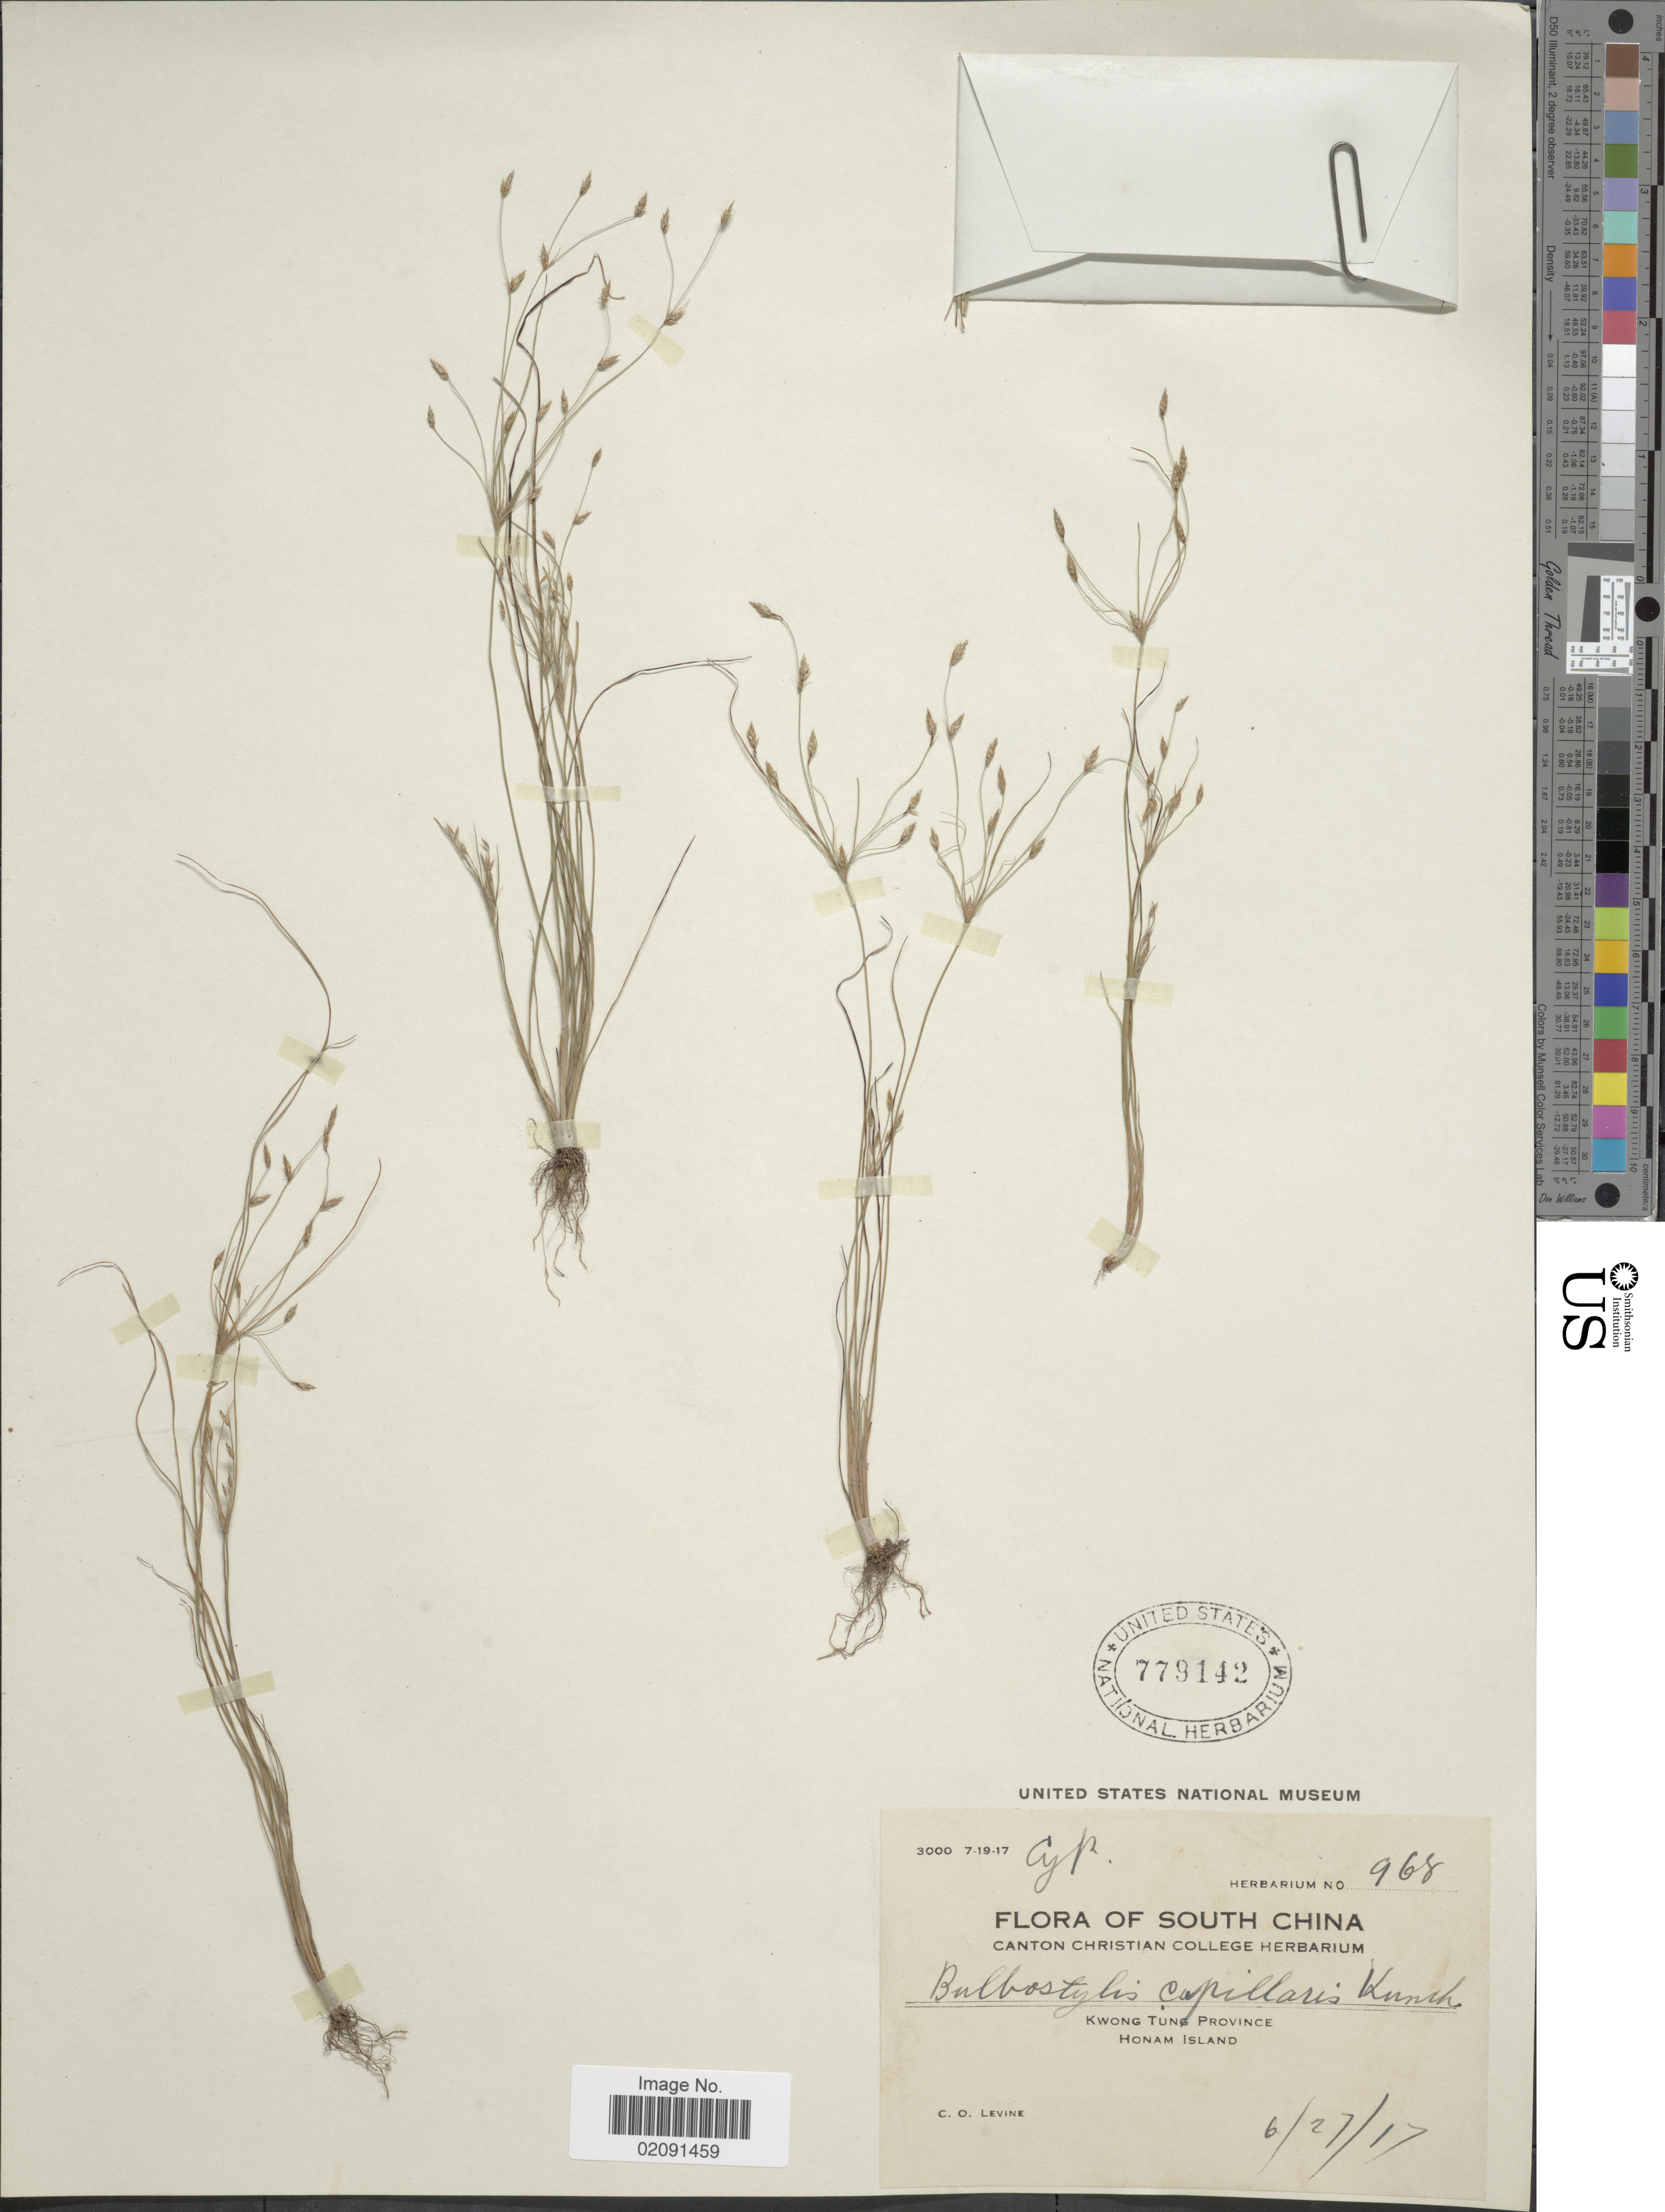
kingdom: Plantae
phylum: Tracheophyta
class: Liliopsida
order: Poales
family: Cyperaceae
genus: Bulbostylis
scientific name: Bulbostylis capillaris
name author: (L.) Kunth ex C.B. Clarke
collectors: C. O. Levine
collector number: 968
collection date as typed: Transcribed d/m/y: 27/6/17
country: China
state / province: Guangdong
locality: Kwong Tung Province, Honam Island.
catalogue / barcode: US 779142